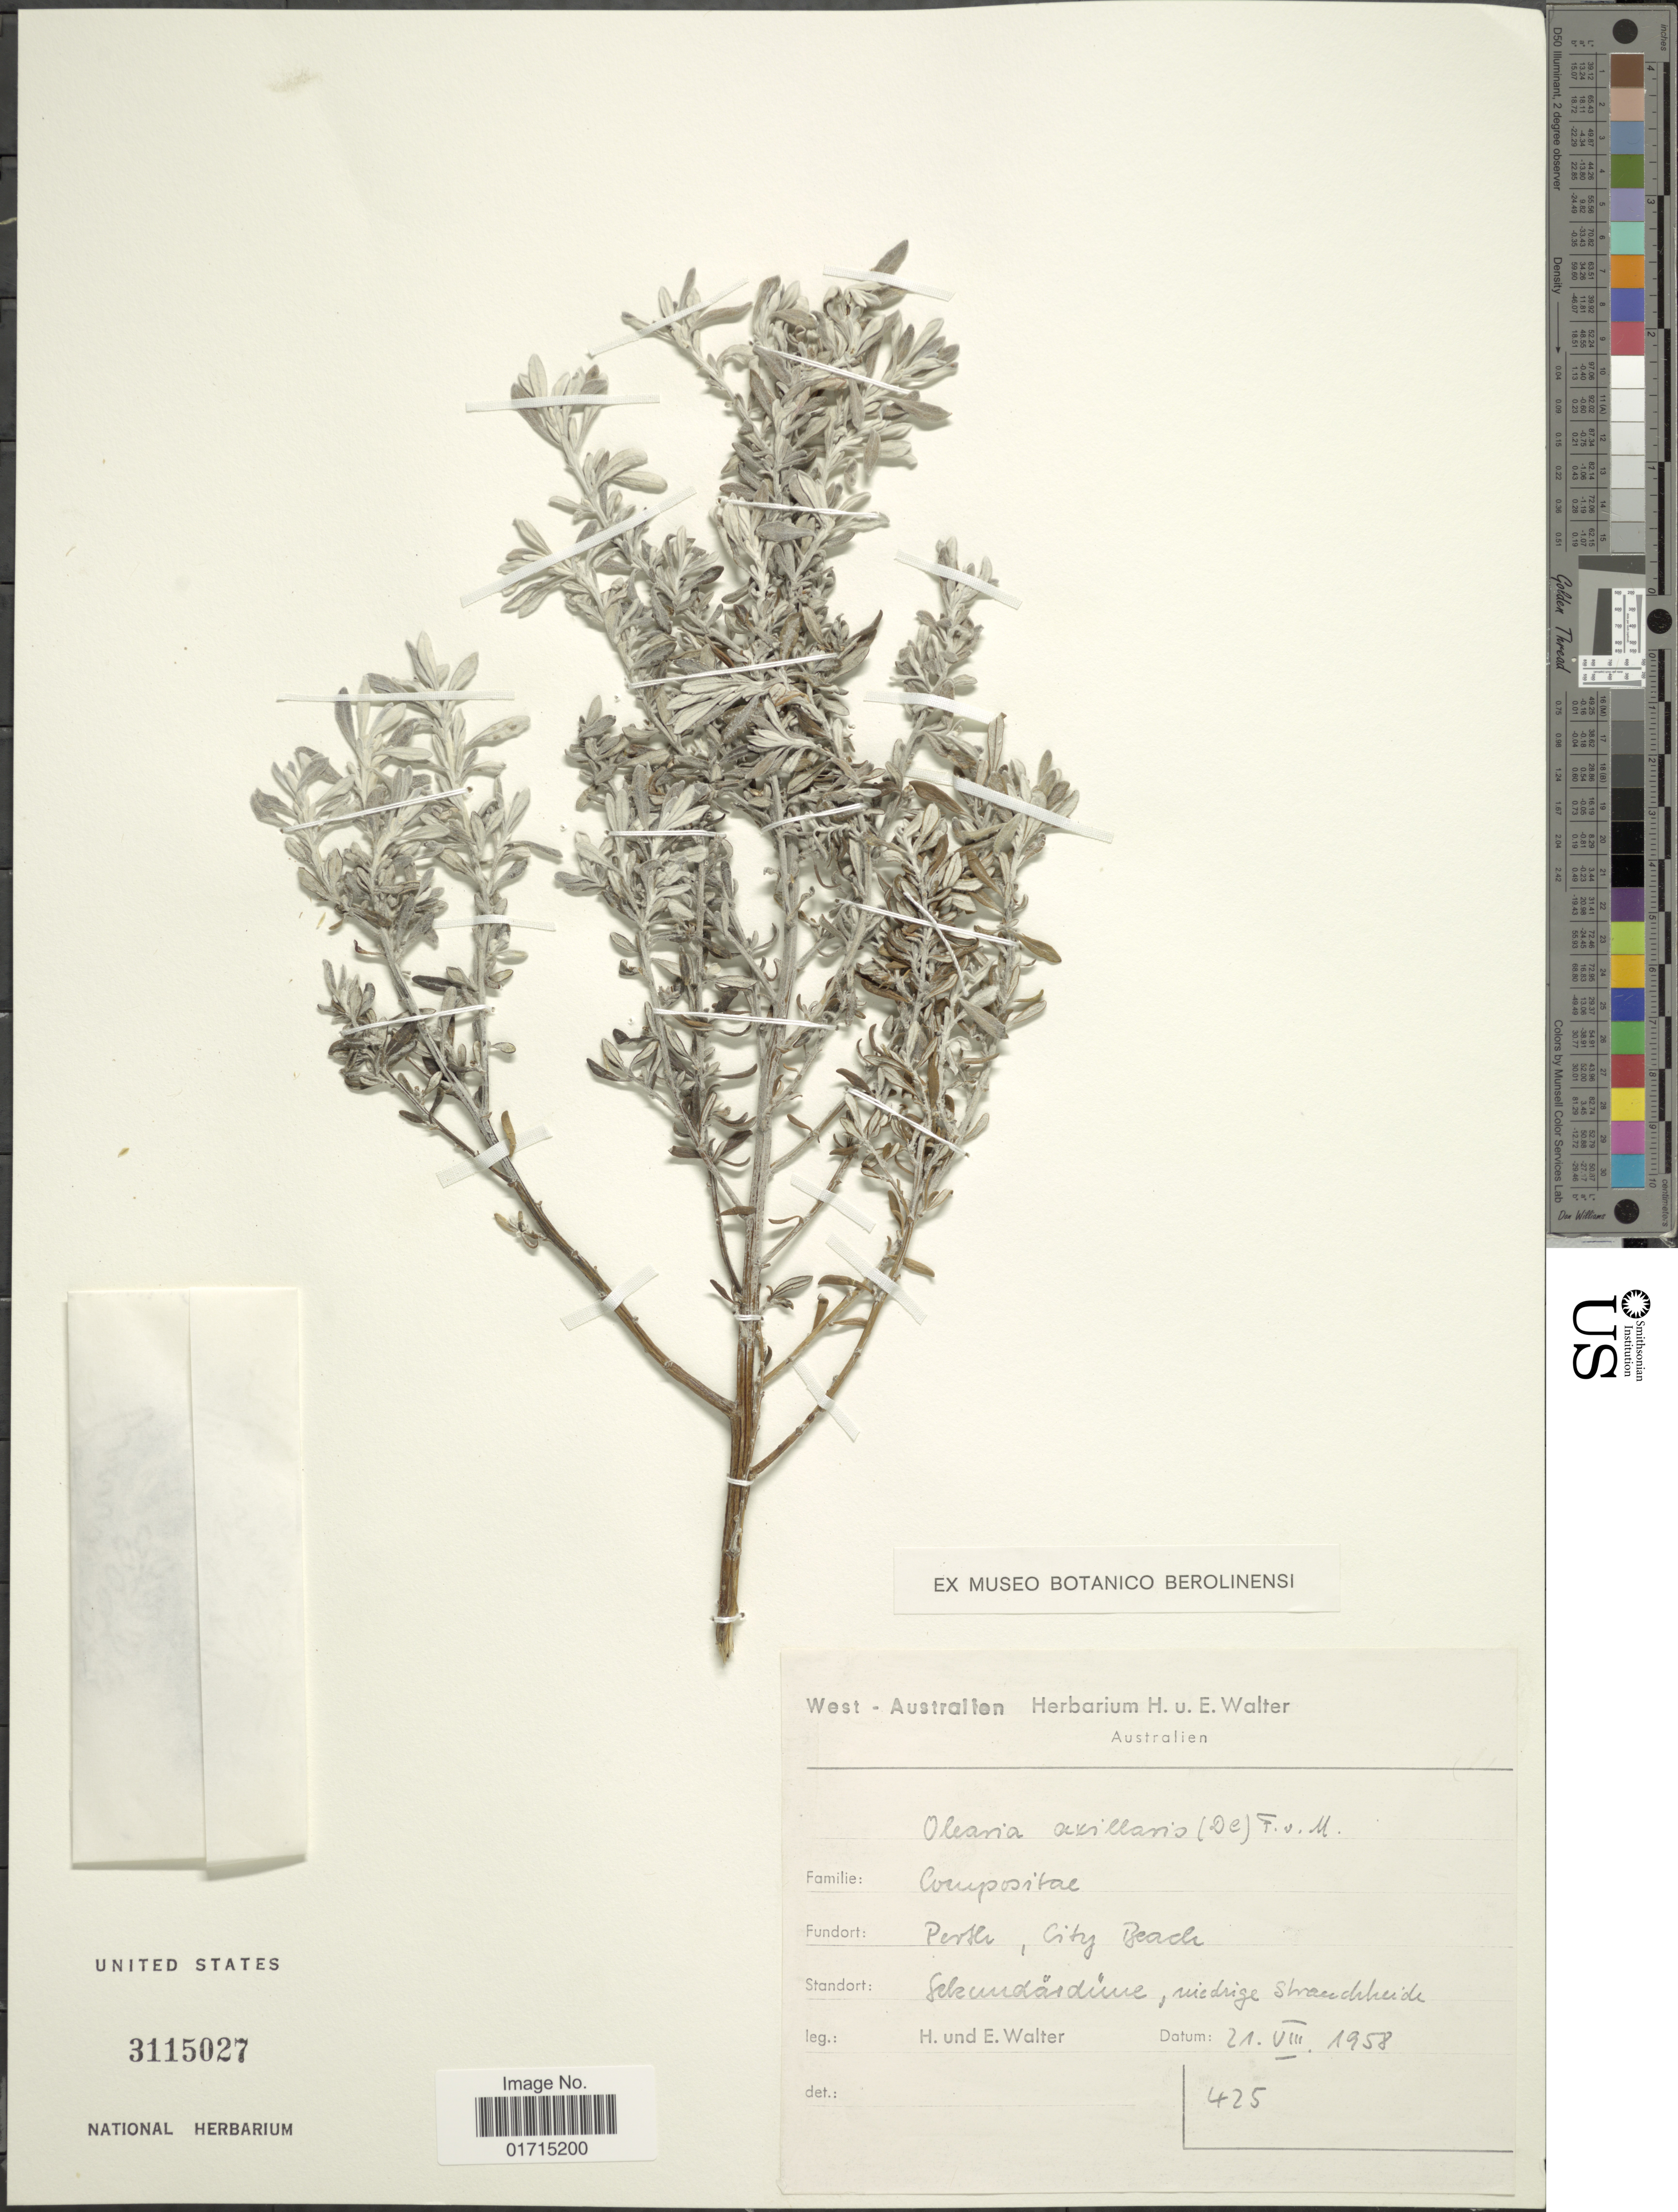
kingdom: Plantae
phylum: Tracheophyta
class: Magnoliopsida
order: Asterales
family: Asteraceae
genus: Olearia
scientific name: Olearia axillaris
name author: (DC.) F. Muell. ex Benth.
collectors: H. P. H. Walter & E. Walter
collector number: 425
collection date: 1958-08-21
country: Australia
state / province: Western Australia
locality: Perth, City beach.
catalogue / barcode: US 3115027